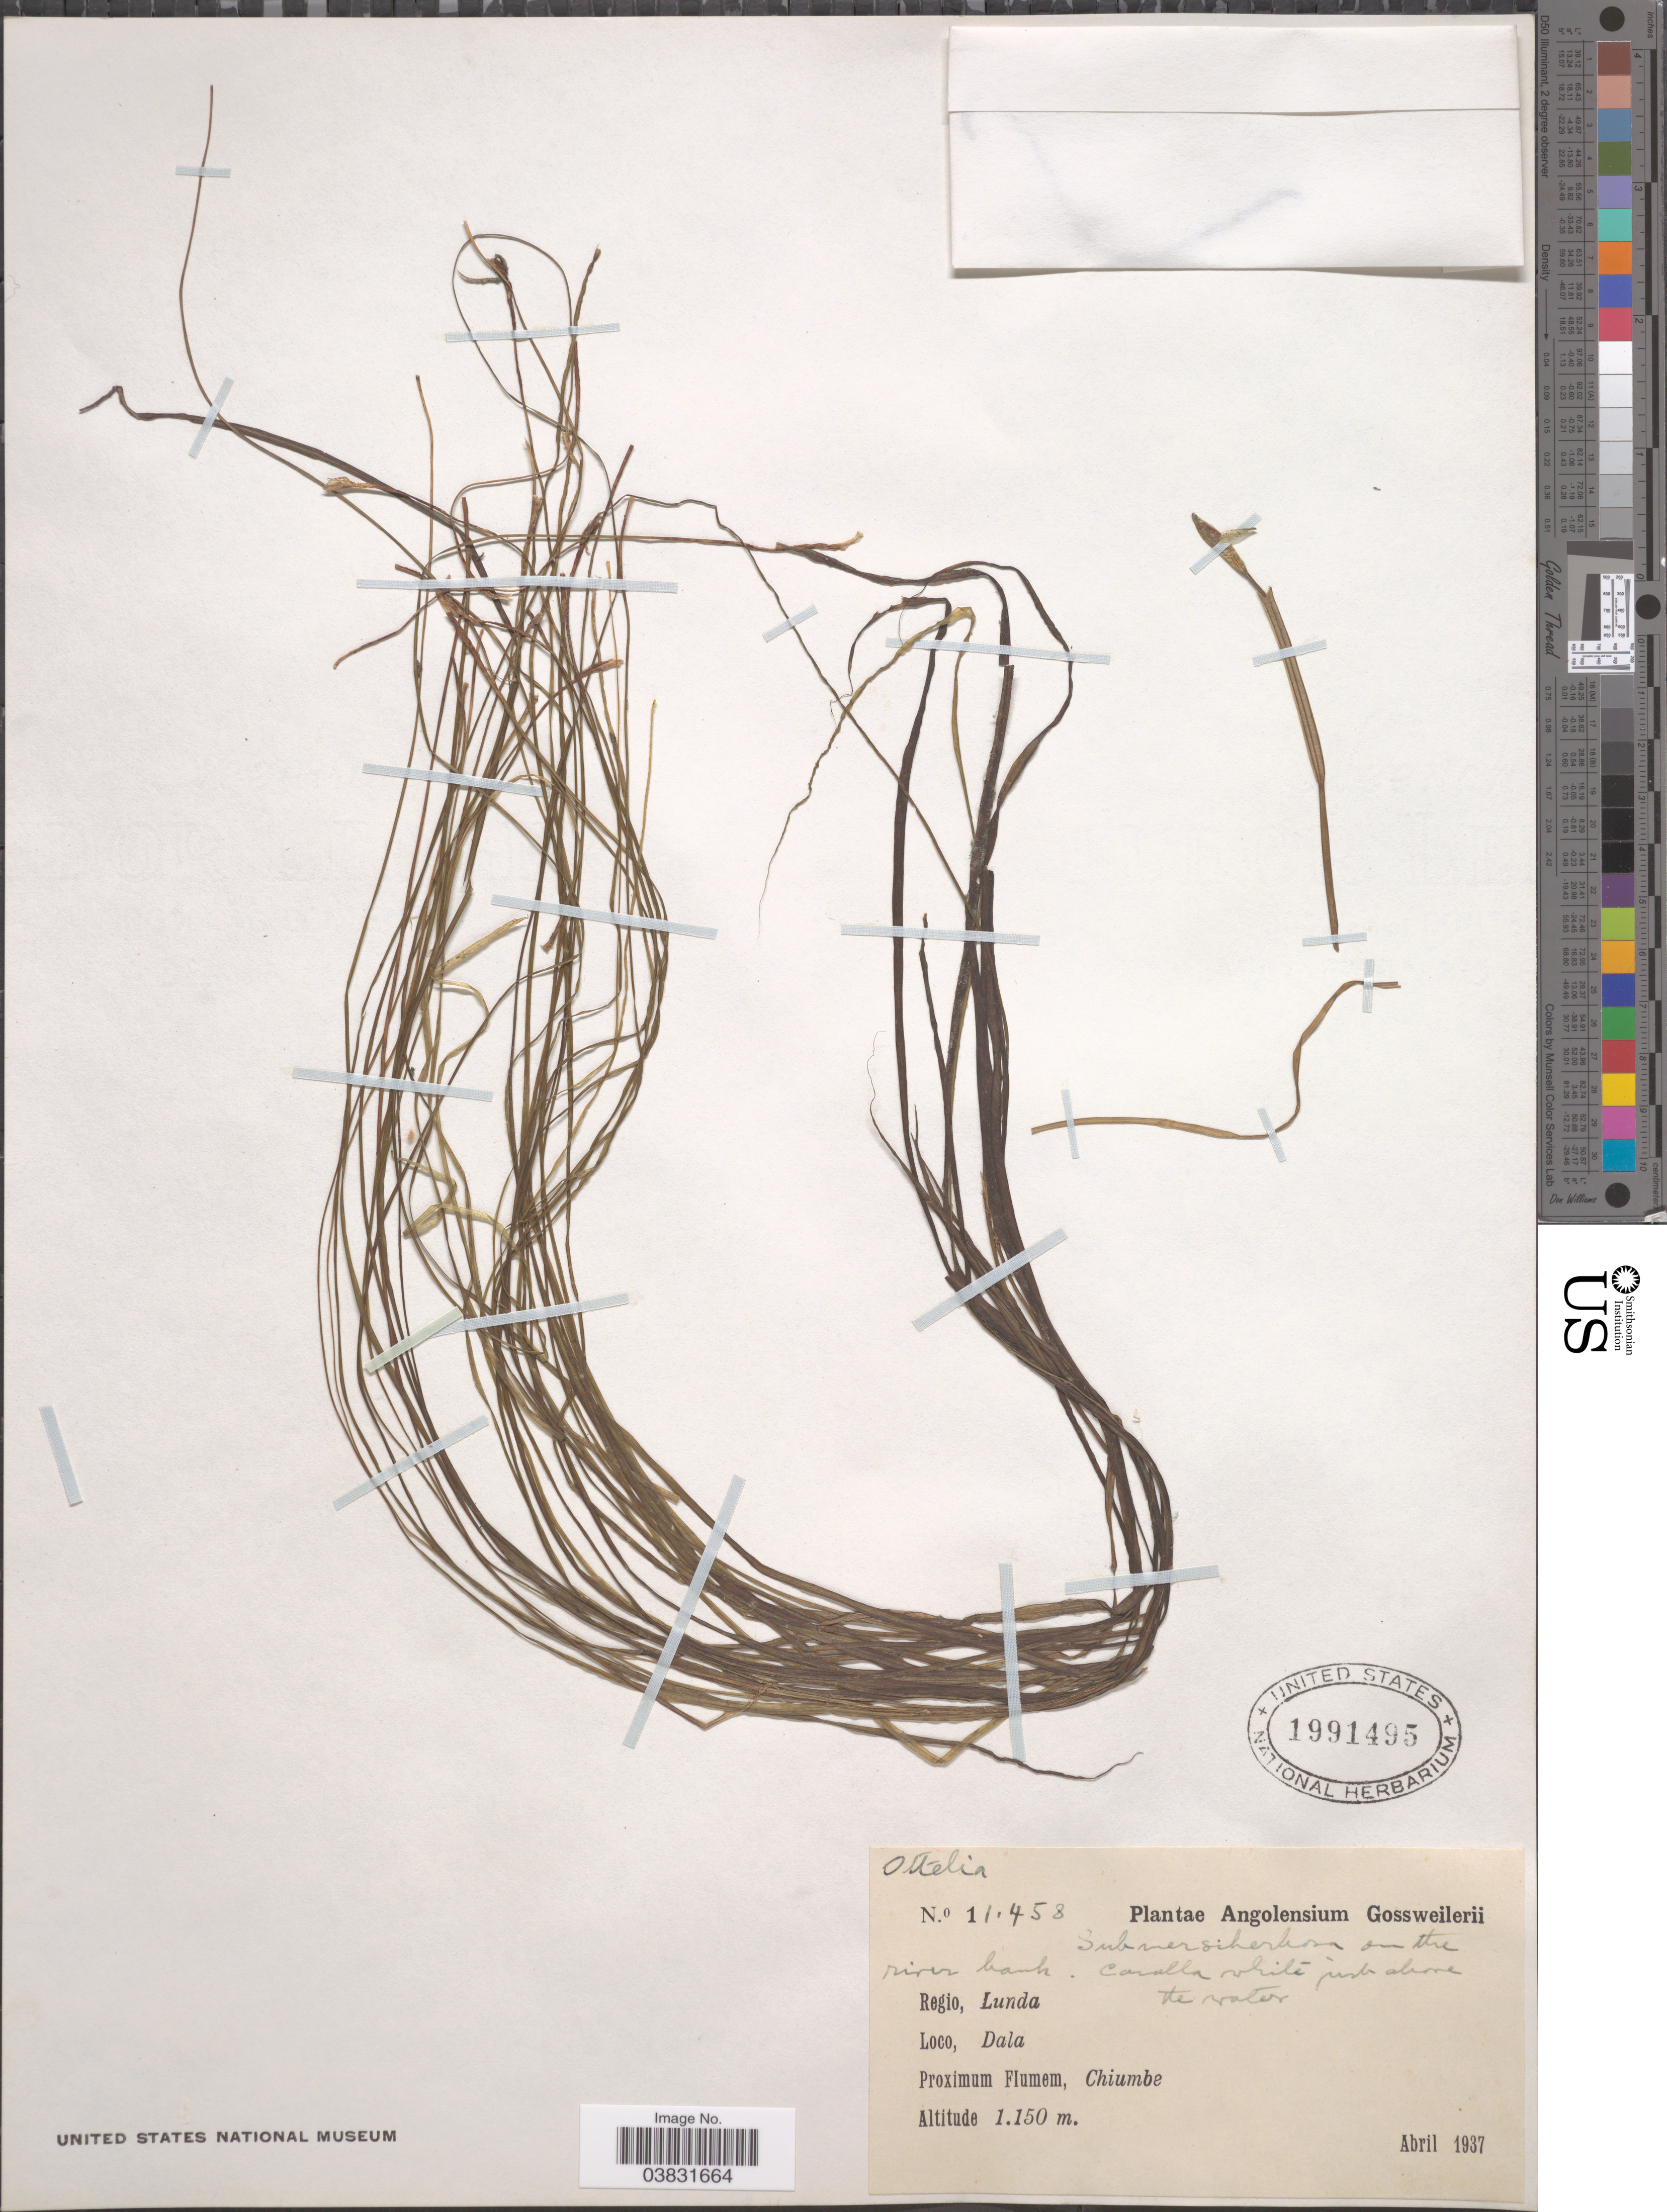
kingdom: Plantae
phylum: Tracheophyta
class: Liliopsida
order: Alismatales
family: Hydrocharitaceae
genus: Ottelia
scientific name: Ottelia sp.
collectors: -. Gossweiler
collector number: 11458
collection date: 1937-04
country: Angola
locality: Regio, Lunda. Dala. Proximum Flumen, Chiumbe.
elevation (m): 1150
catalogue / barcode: US 1991495